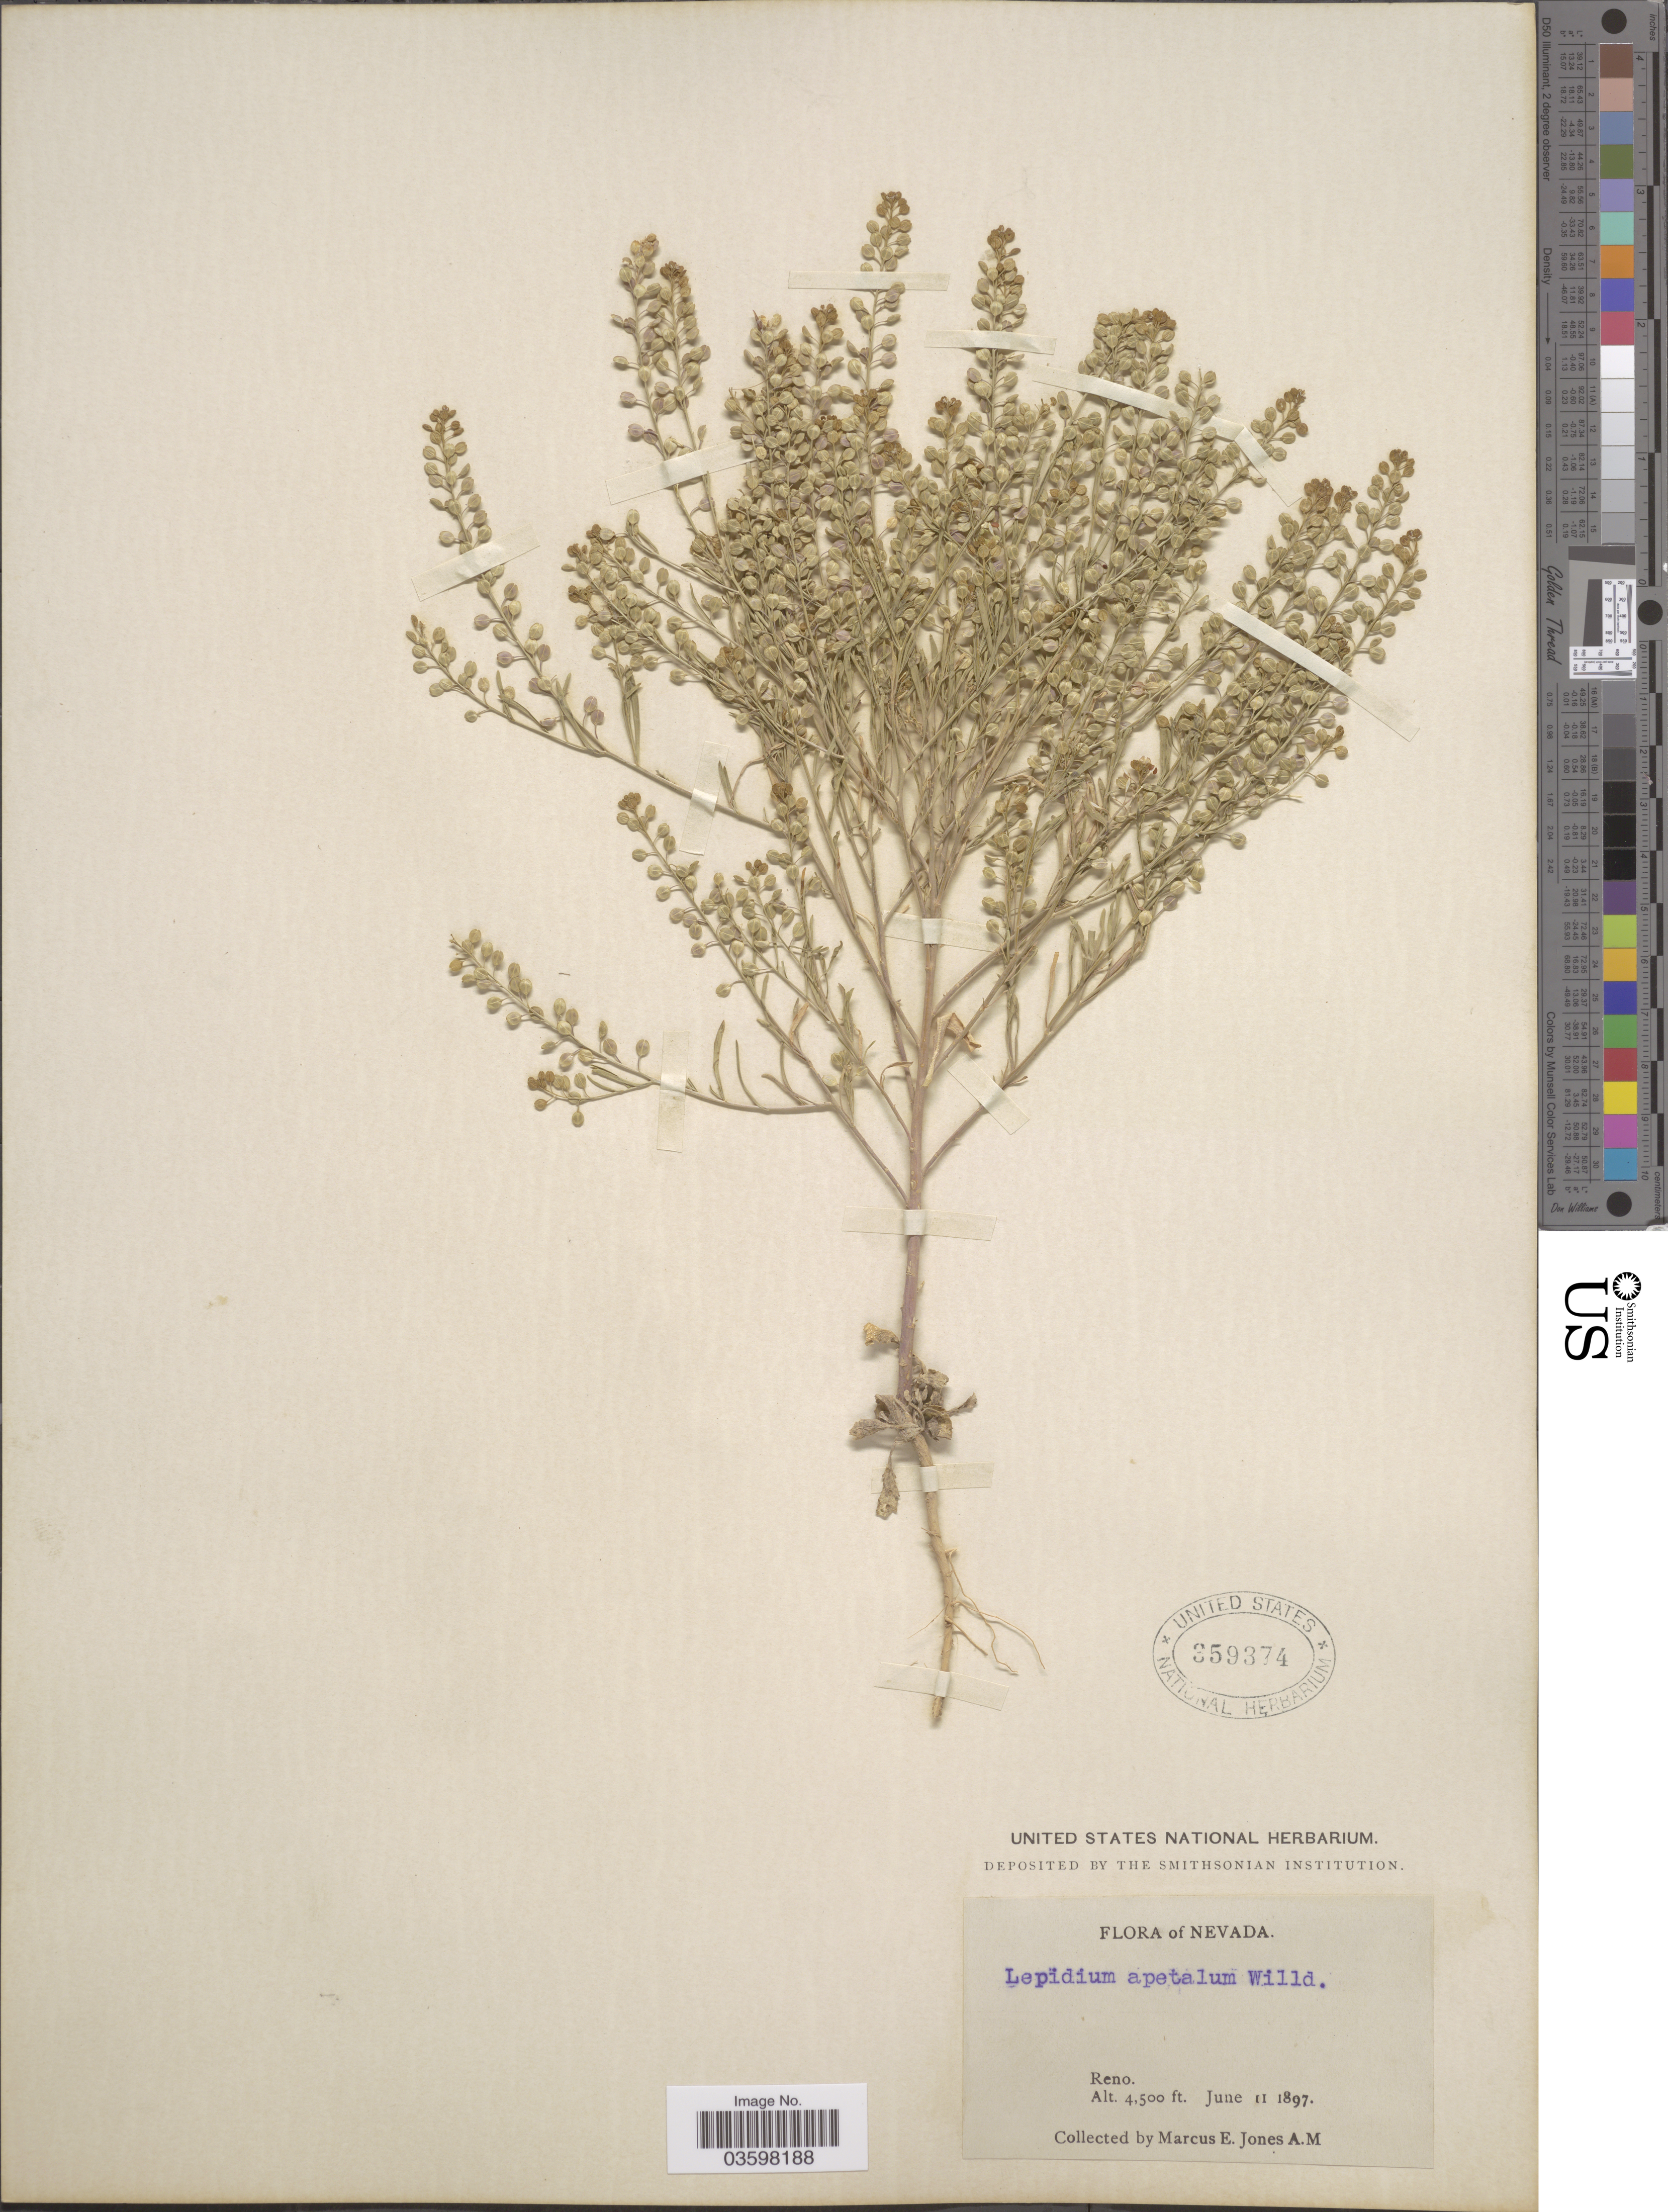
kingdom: Plantae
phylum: Tracheophyta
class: Magnoliopsida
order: Brassicales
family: Brassicaceae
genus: Lepidium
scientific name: Lepidium densiflorum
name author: Schrad.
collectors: M. E. Jones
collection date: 1897-06-11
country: United States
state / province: Nevada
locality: Reno.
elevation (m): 1372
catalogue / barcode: US 359374